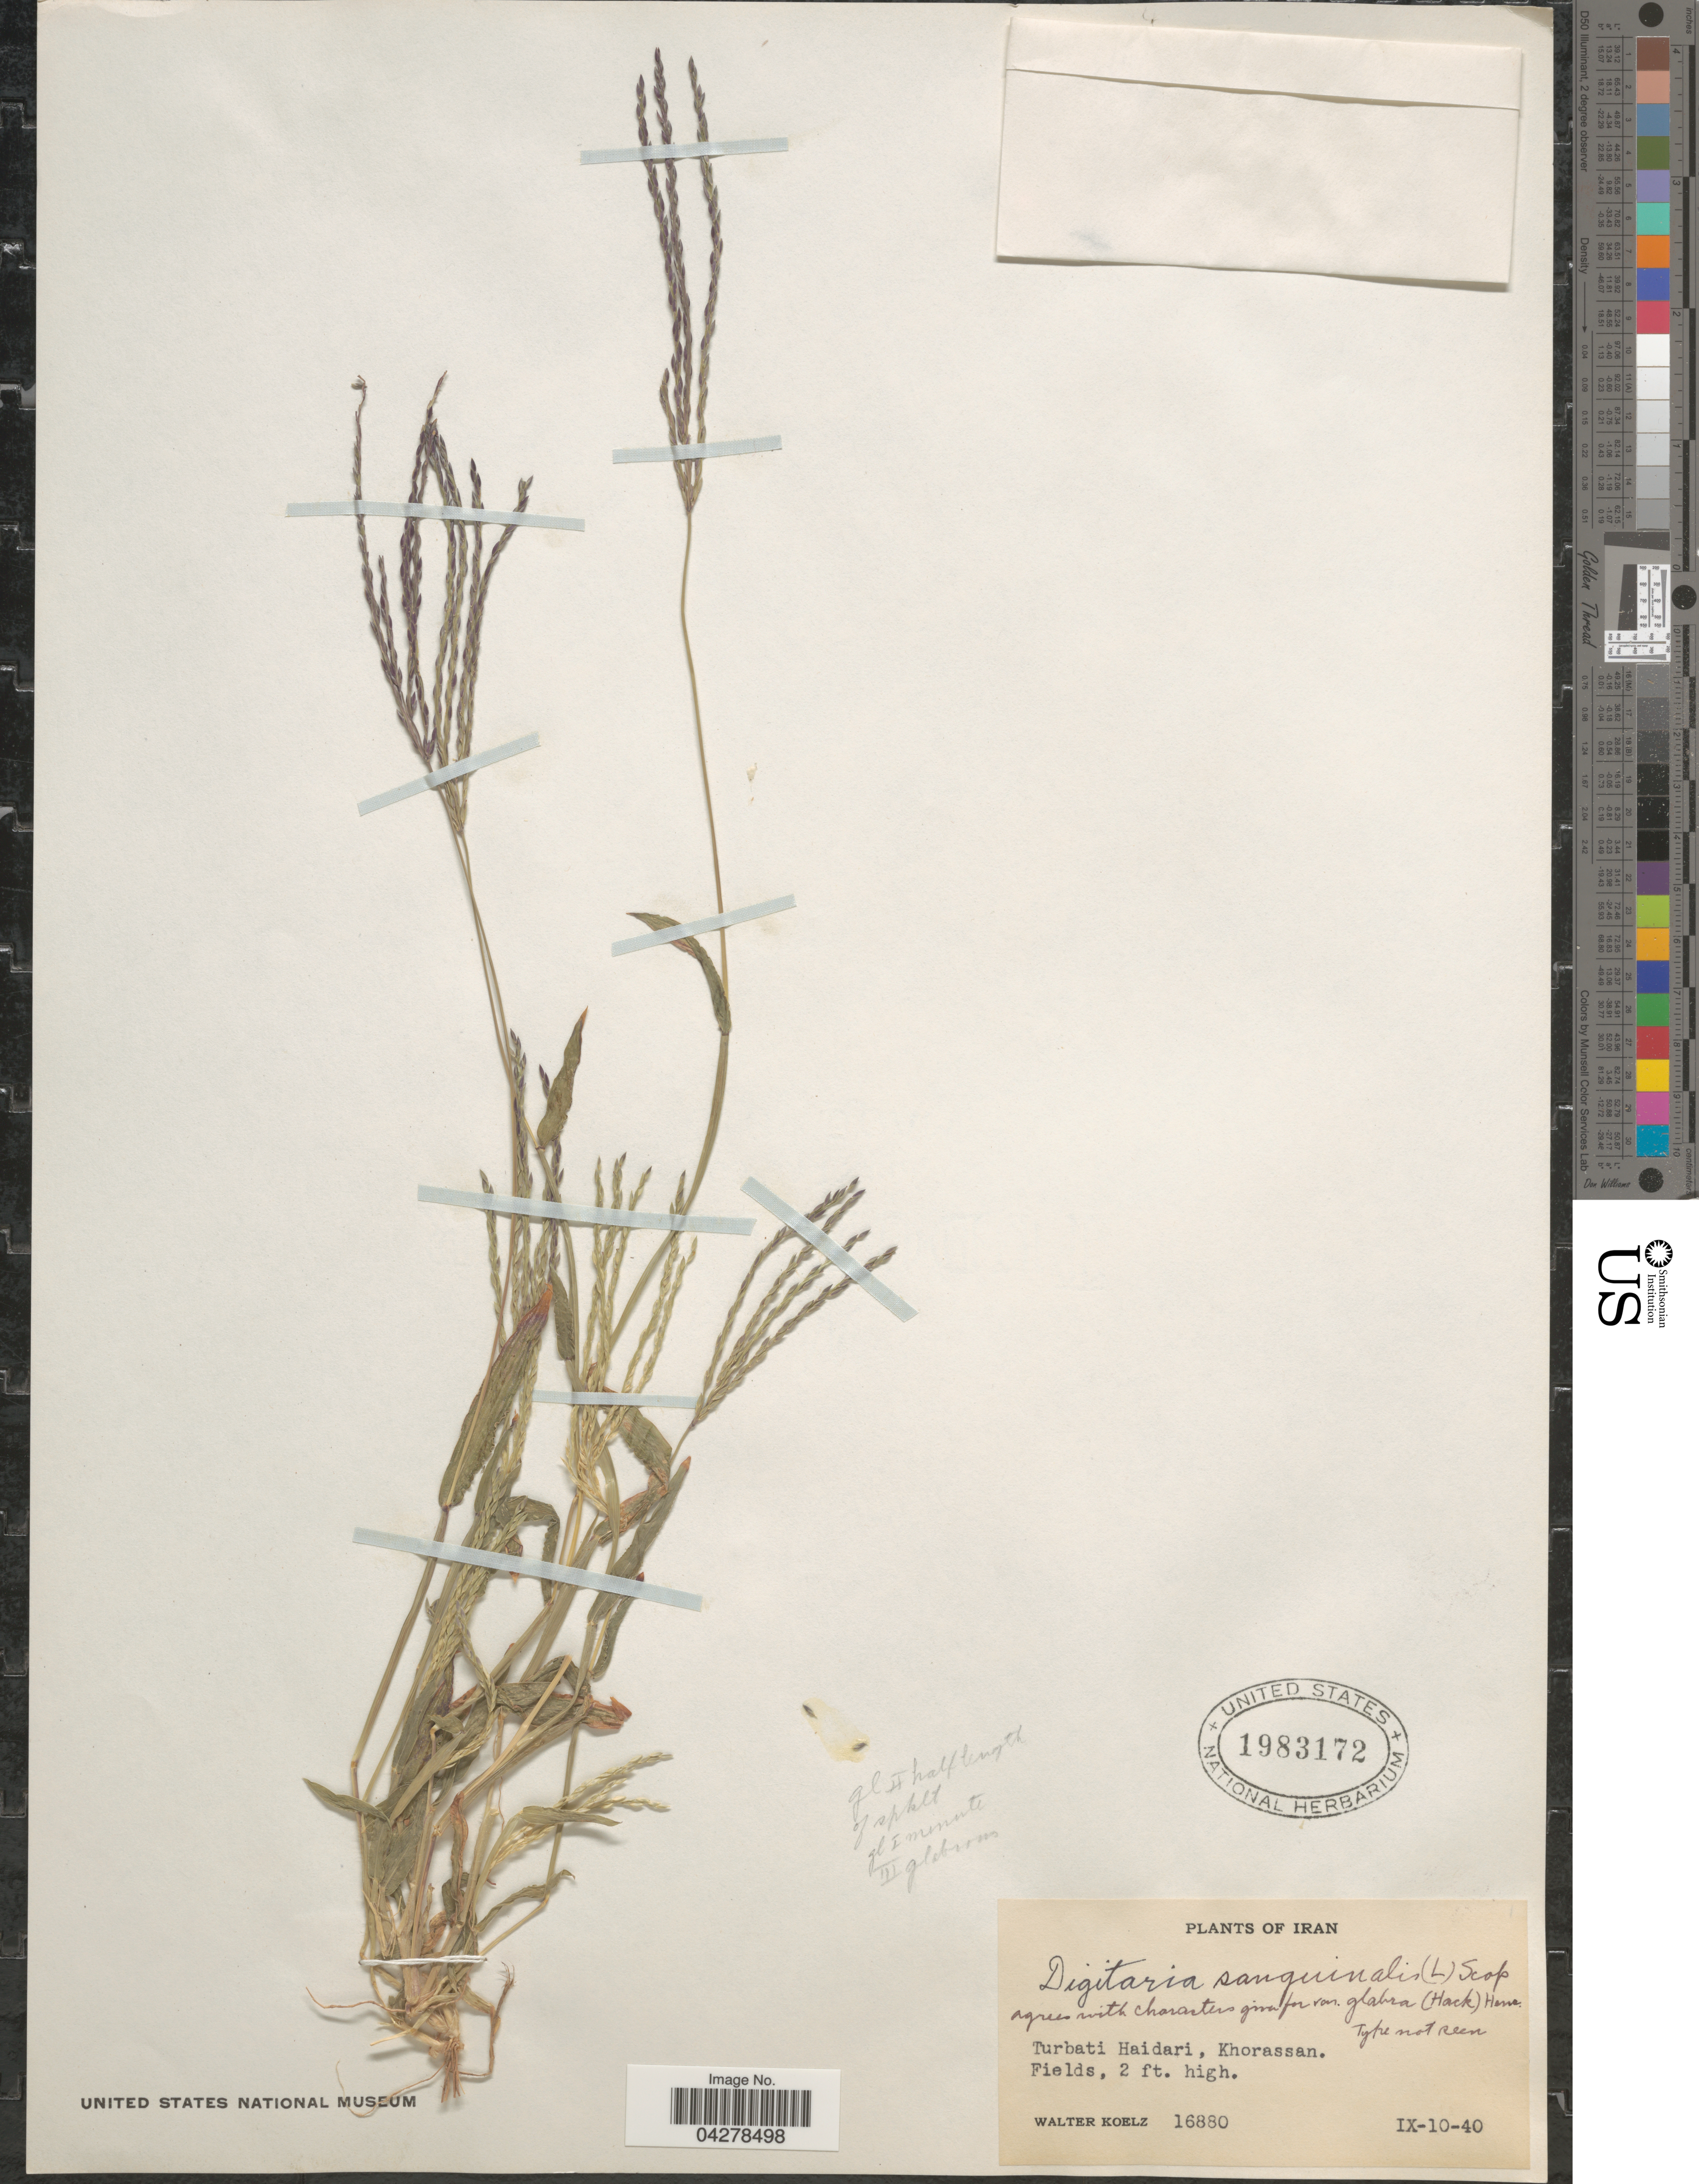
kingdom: Plantae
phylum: Tracheophyta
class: Liliopsida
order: Poales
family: Poaceae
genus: Digitaria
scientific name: Digitaria sanguinalis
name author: (L.) Scop.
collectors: W. N. Koelz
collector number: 16880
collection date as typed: Transcribed d/m/y: 10/9/40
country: Iran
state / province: Khorasan [obsolete]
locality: Turbati Haidari, Khorassan. Fields.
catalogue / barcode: US 1983172